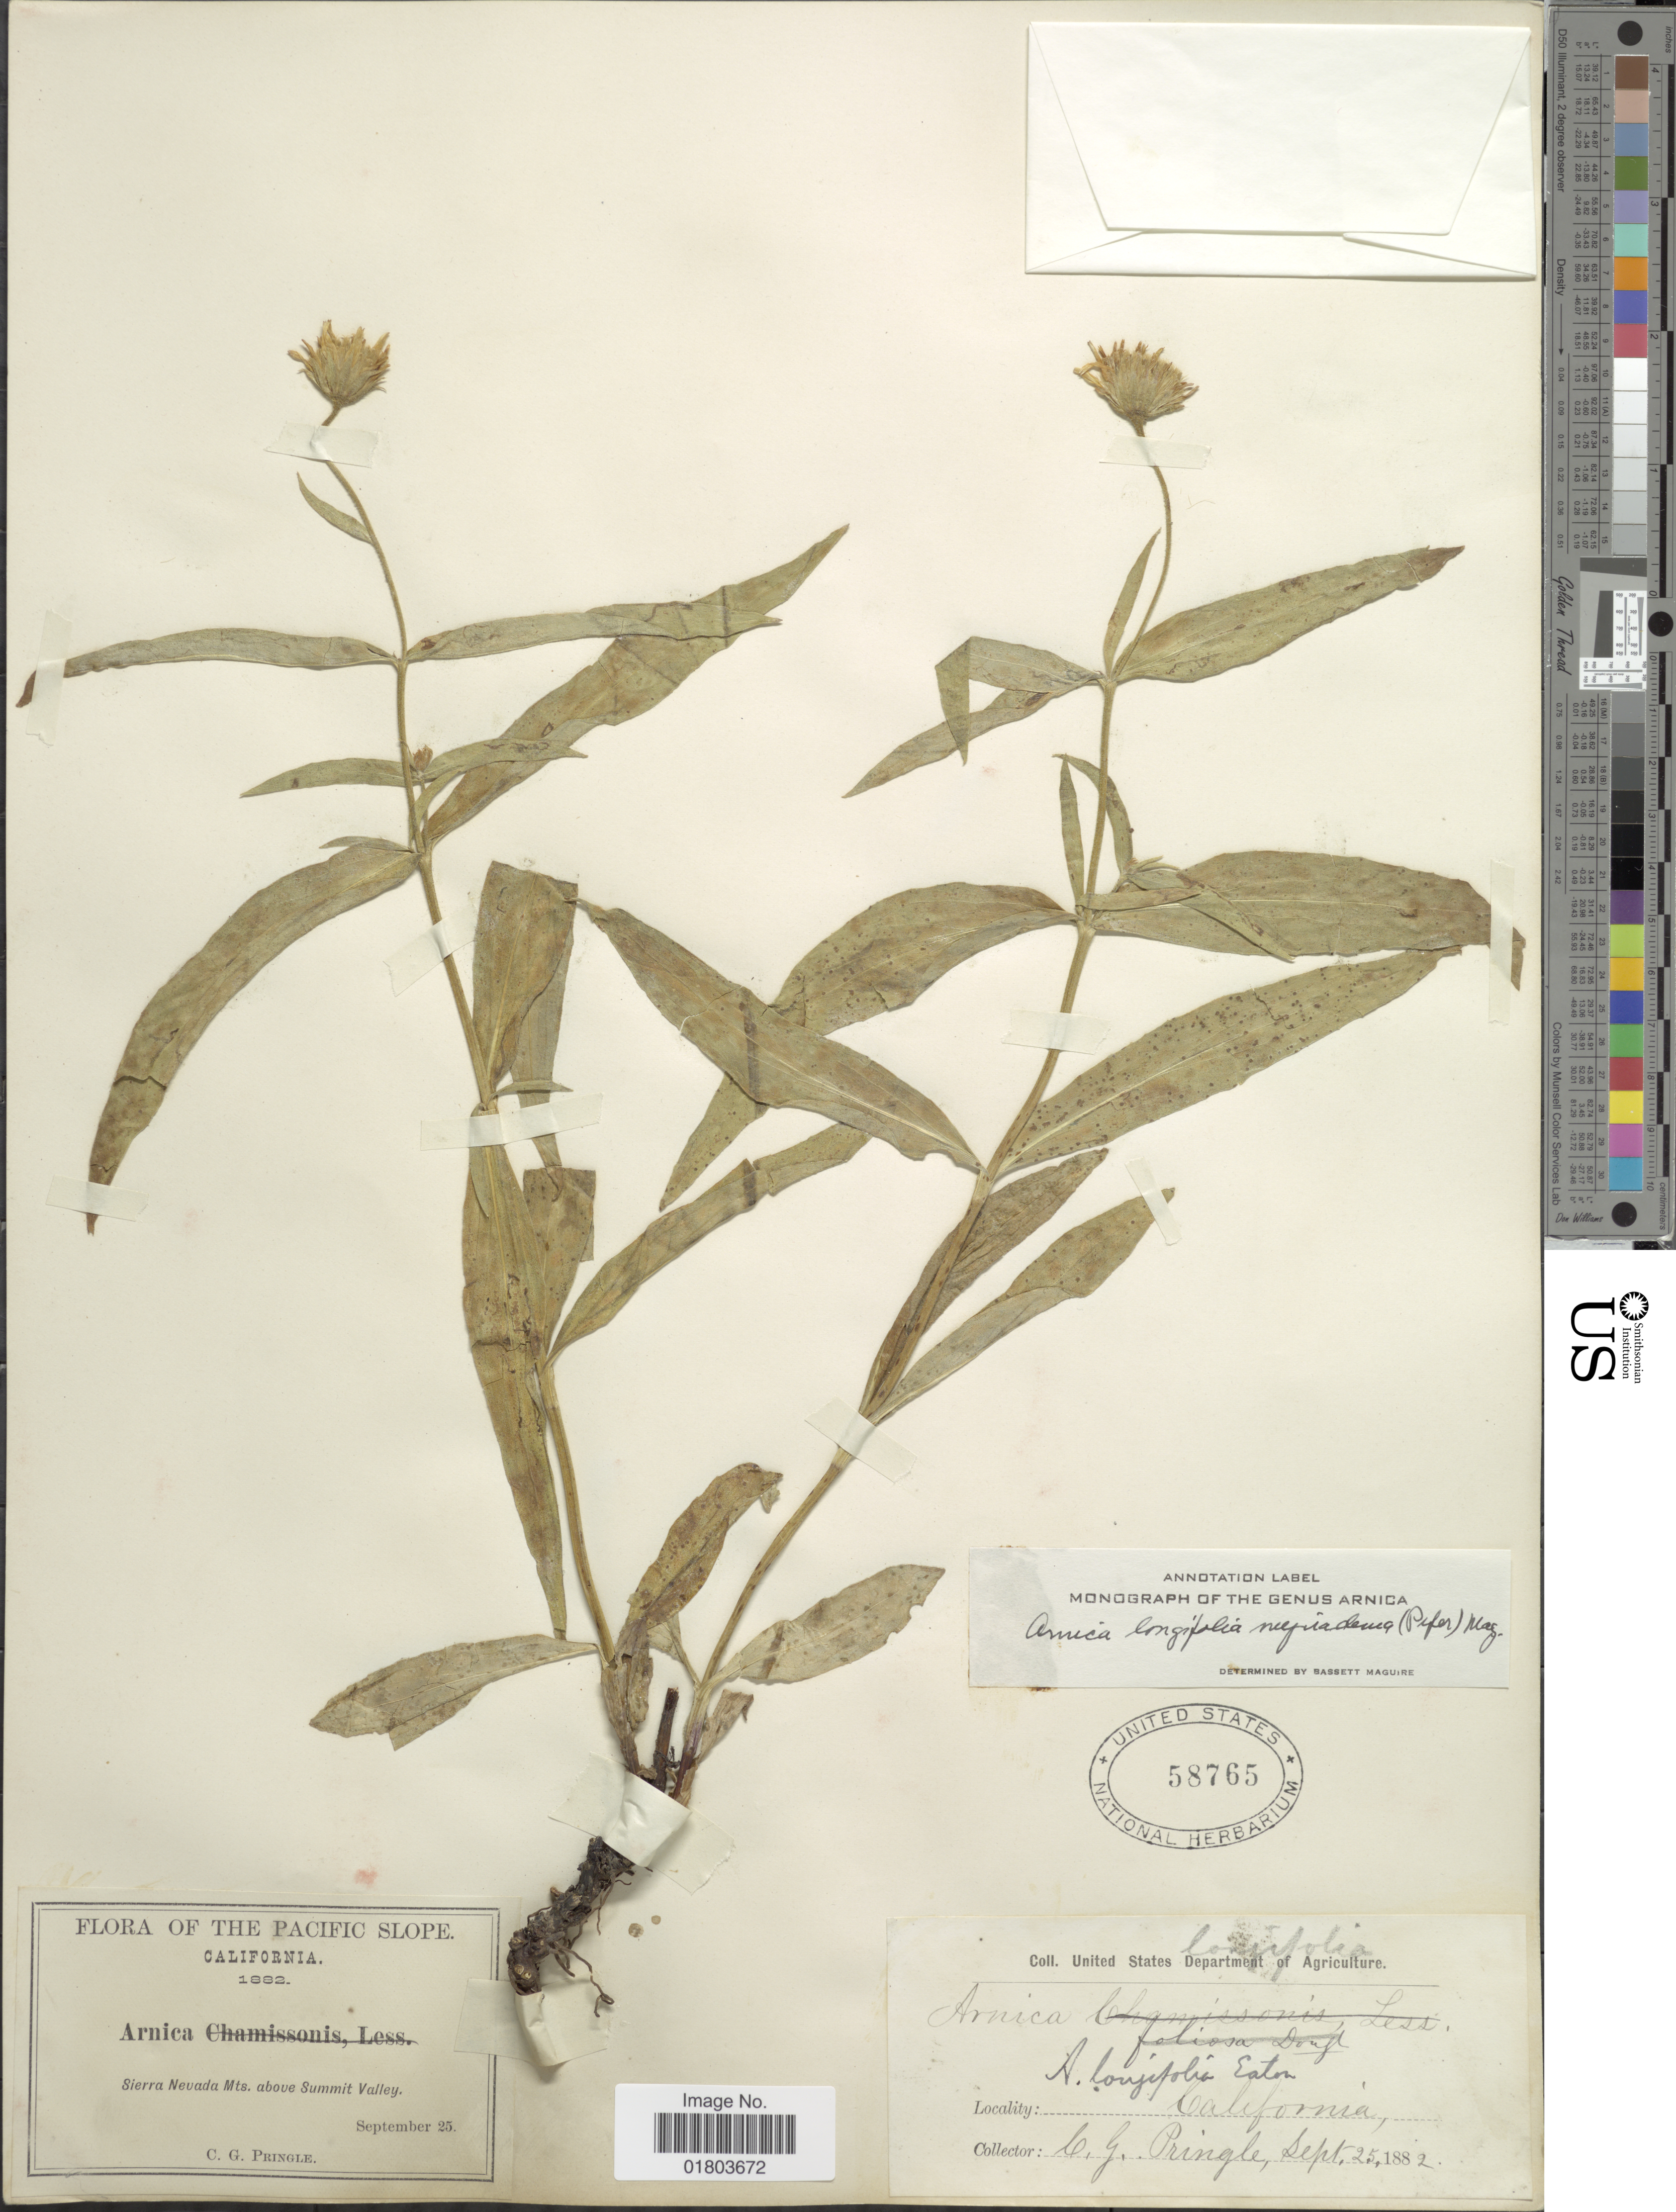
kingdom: Plantae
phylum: Tracheophyta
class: Magnoliopsida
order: Asterales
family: Asteraceae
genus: Arnica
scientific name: Arnica longifolia subsp. myriadenia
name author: (Piper) Maguire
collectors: C. G. Pringle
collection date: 1882-09-25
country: United States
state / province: California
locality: The Pacific Slope, Sierra Nevada Mts., above Summit Valley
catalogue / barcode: US 58765